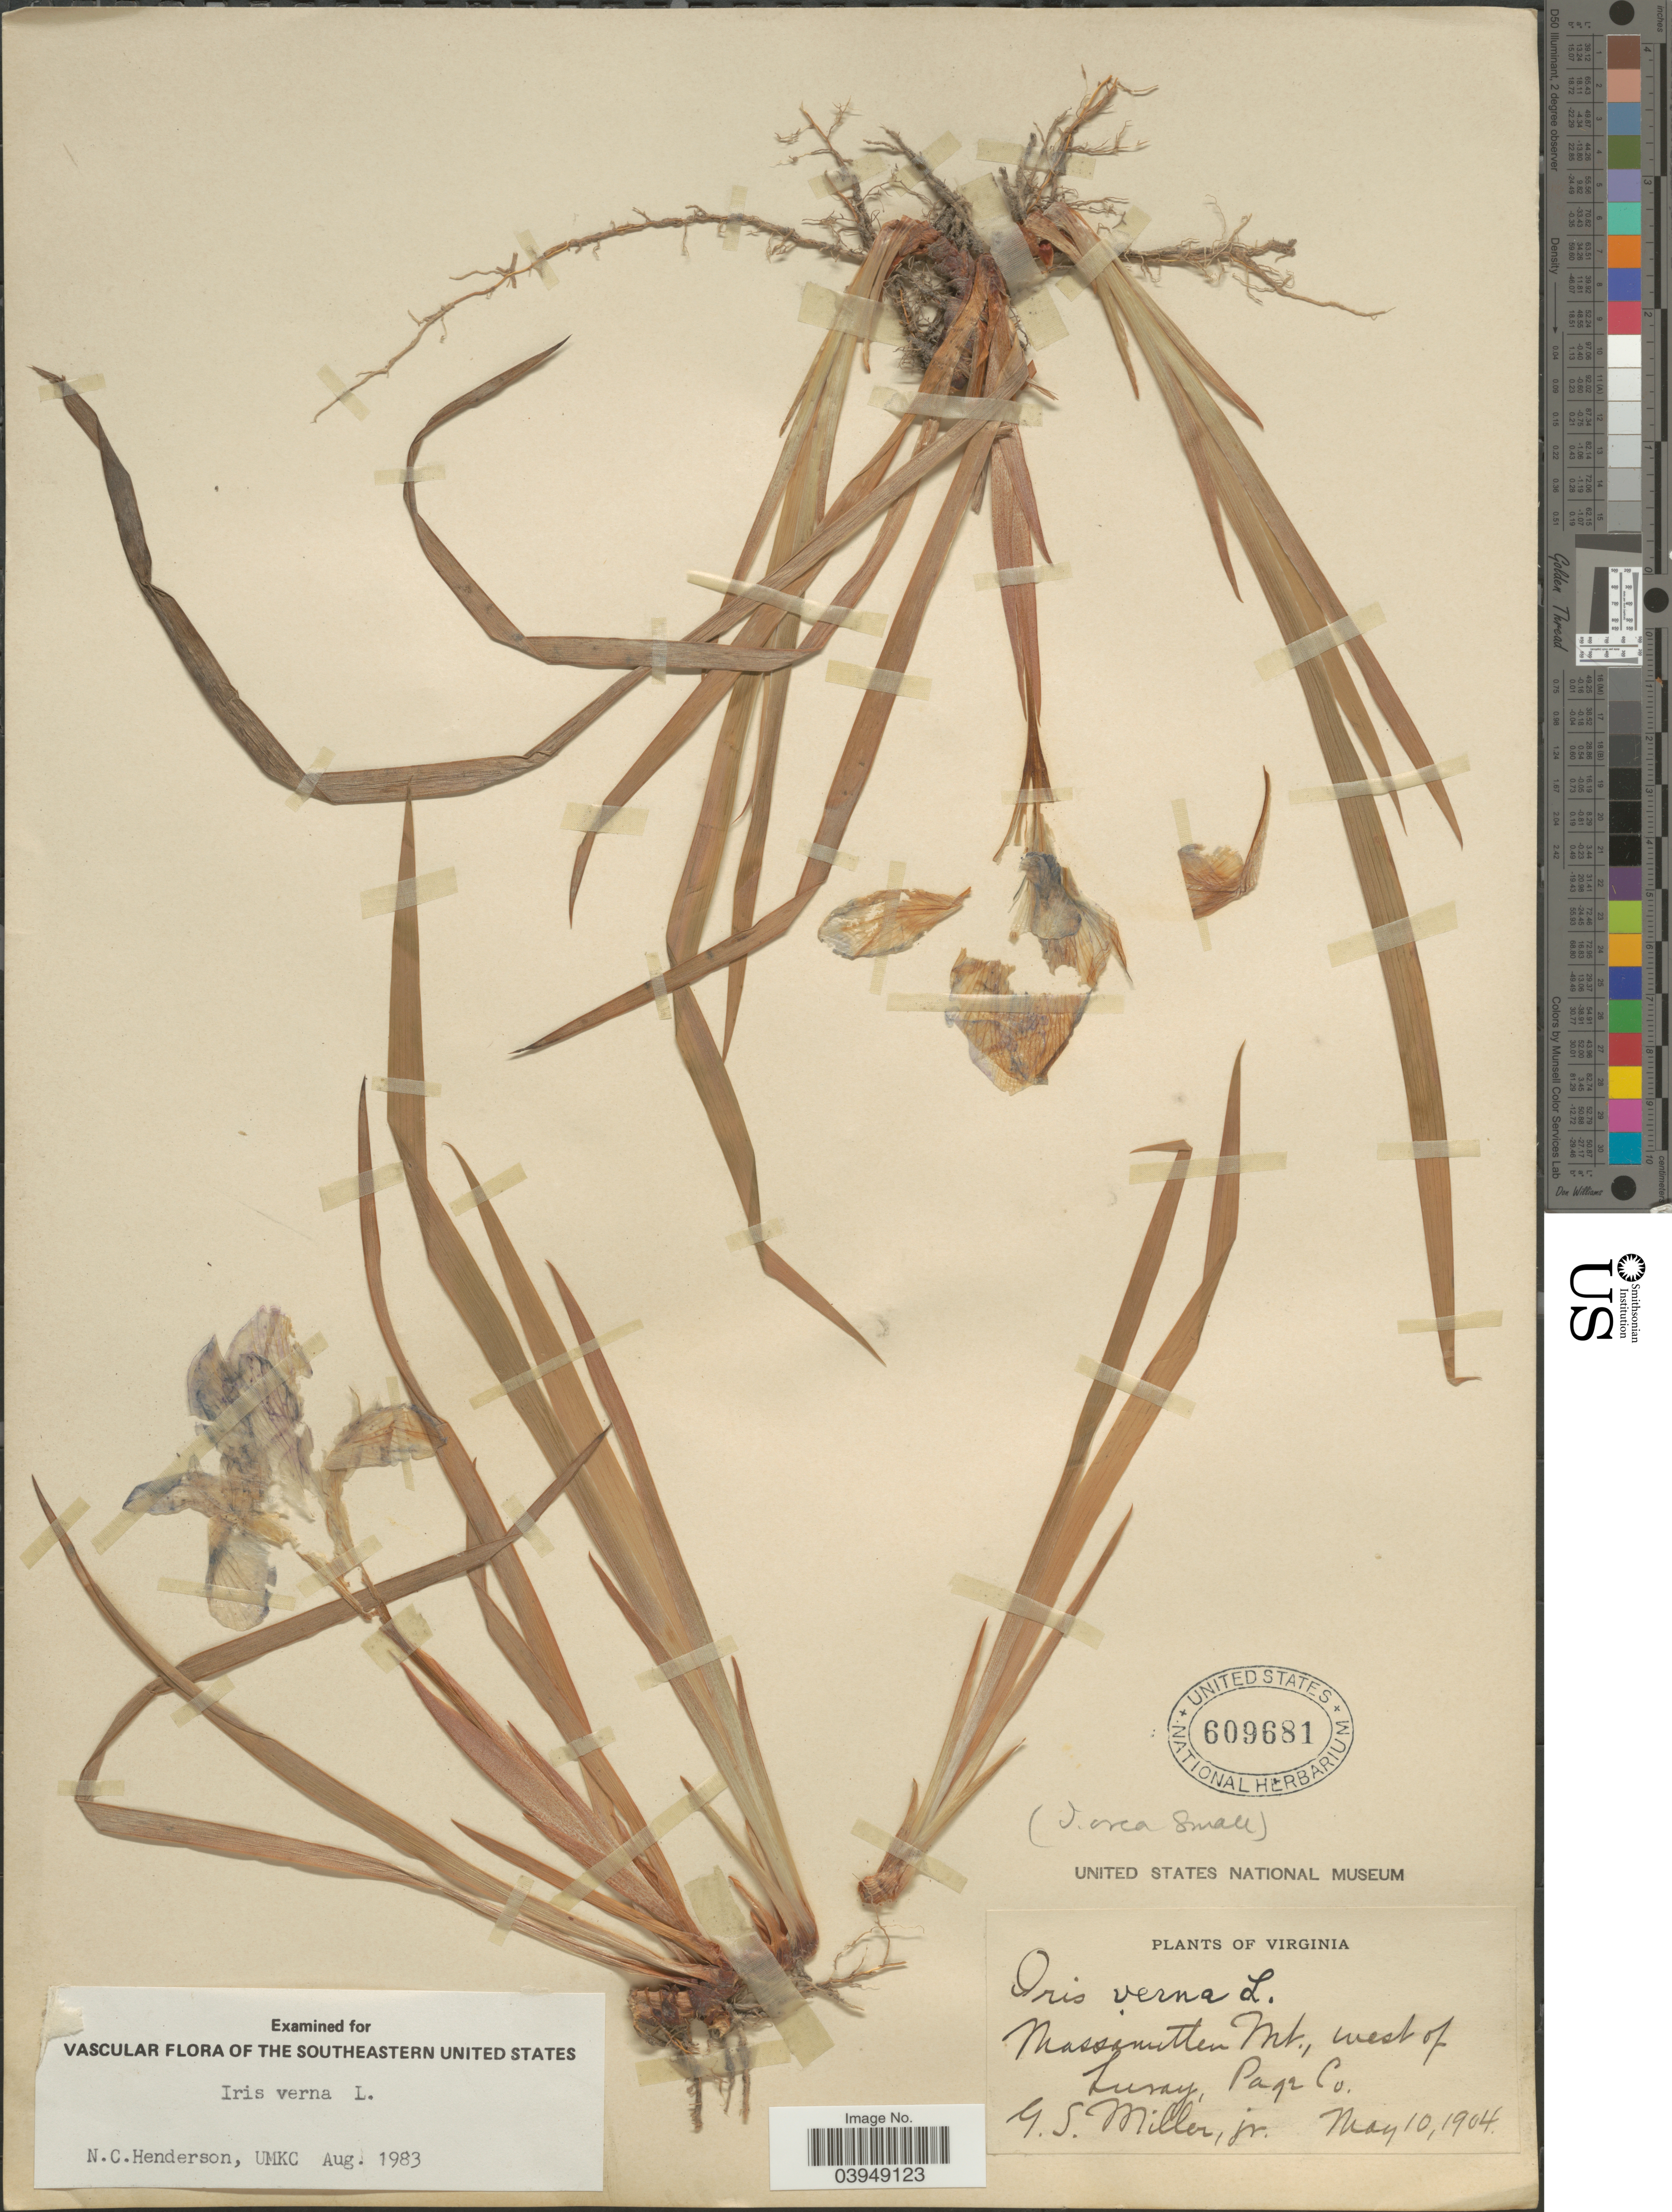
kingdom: Plantae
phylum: Tracheophyta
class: Liliopsida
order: Asparagales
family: Iridaceae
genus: Iris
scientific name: Iris verna var. smalliana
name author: Fernald ex M.E. Edwards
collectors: G. S. Miller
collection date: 1904-05-10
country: United States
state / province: Virginia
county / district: Page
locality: Massanutten Mt., west of Luray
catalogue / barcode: US 609681